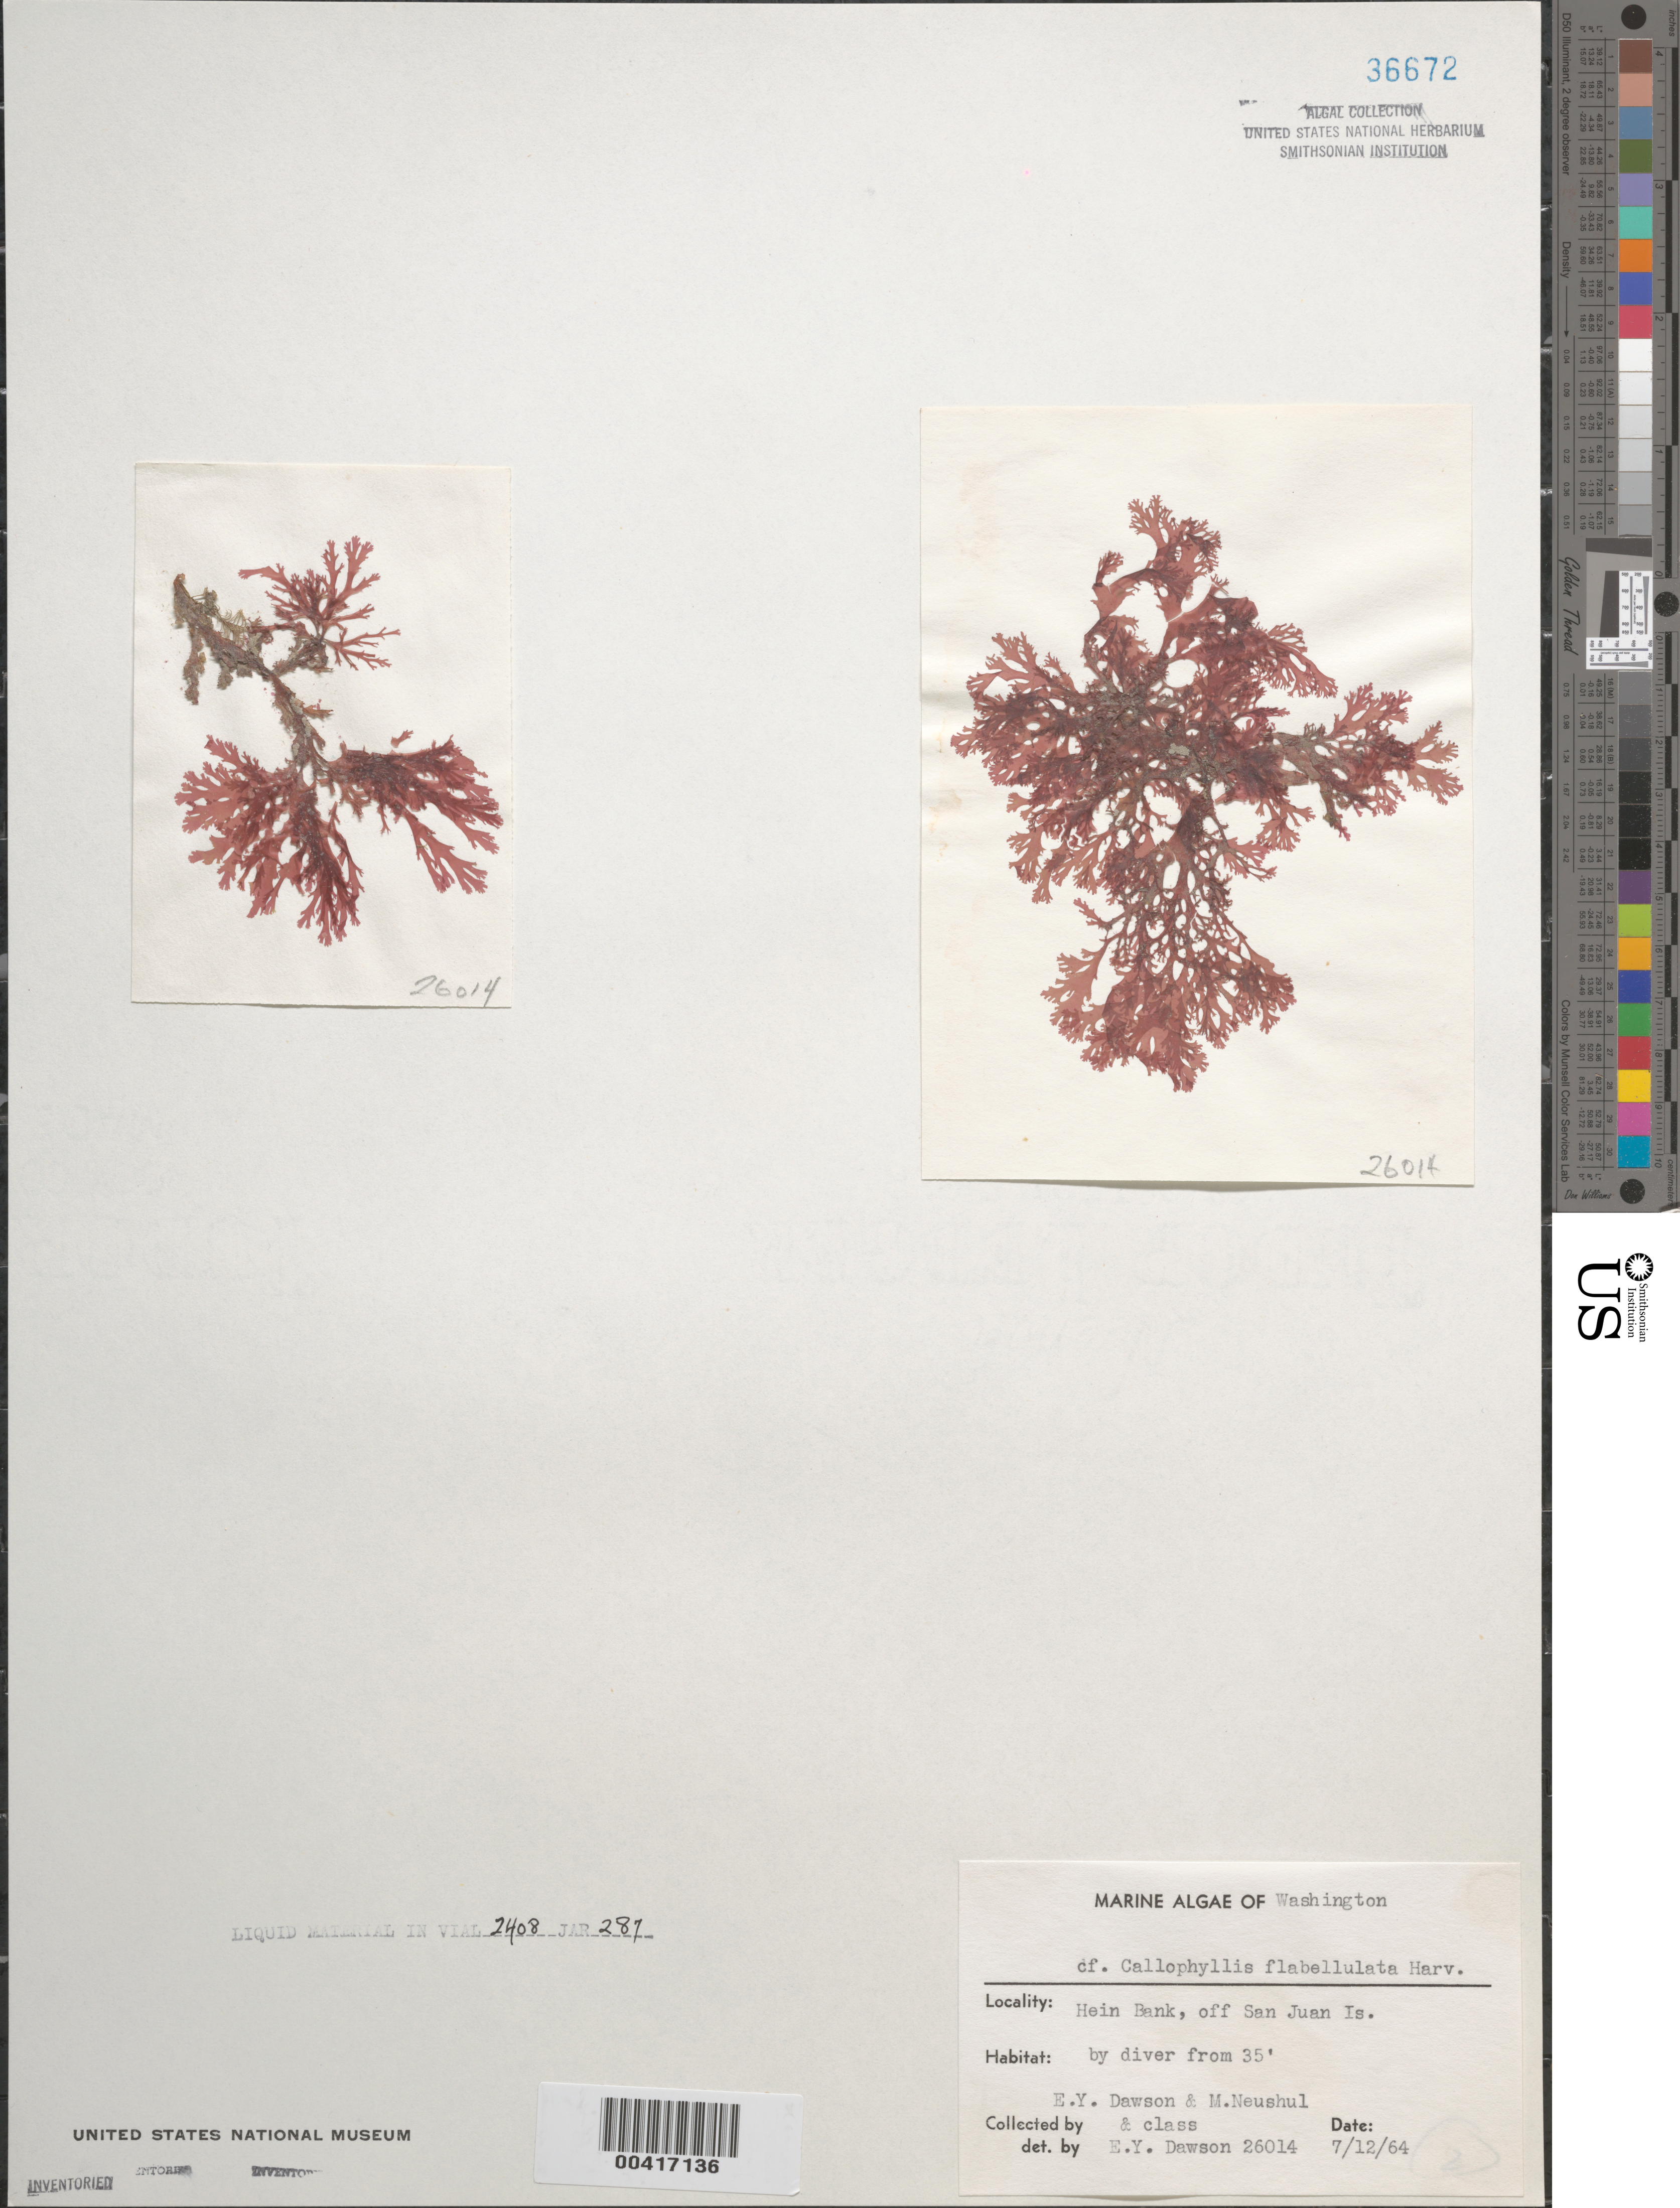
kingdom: Plantae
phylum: Rhodophyta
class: Florideophyceae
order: Gigartinales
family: Kallymeniaceae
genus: Callophyllis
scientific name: Callophyllis flabellulata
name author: Harv.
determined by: Dawson, E. Y.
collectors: E. Y. Dawson, M. Neushul & Students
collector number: EYD 26014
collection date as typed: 12 Jul 1963 or 12 Jul 1964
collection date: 1963-07-12 or 1964-07-12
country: United States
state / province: Washington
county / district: San Juan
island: San Juan Island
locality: Hein Bank, off San Juan Island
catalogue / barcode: US 36672